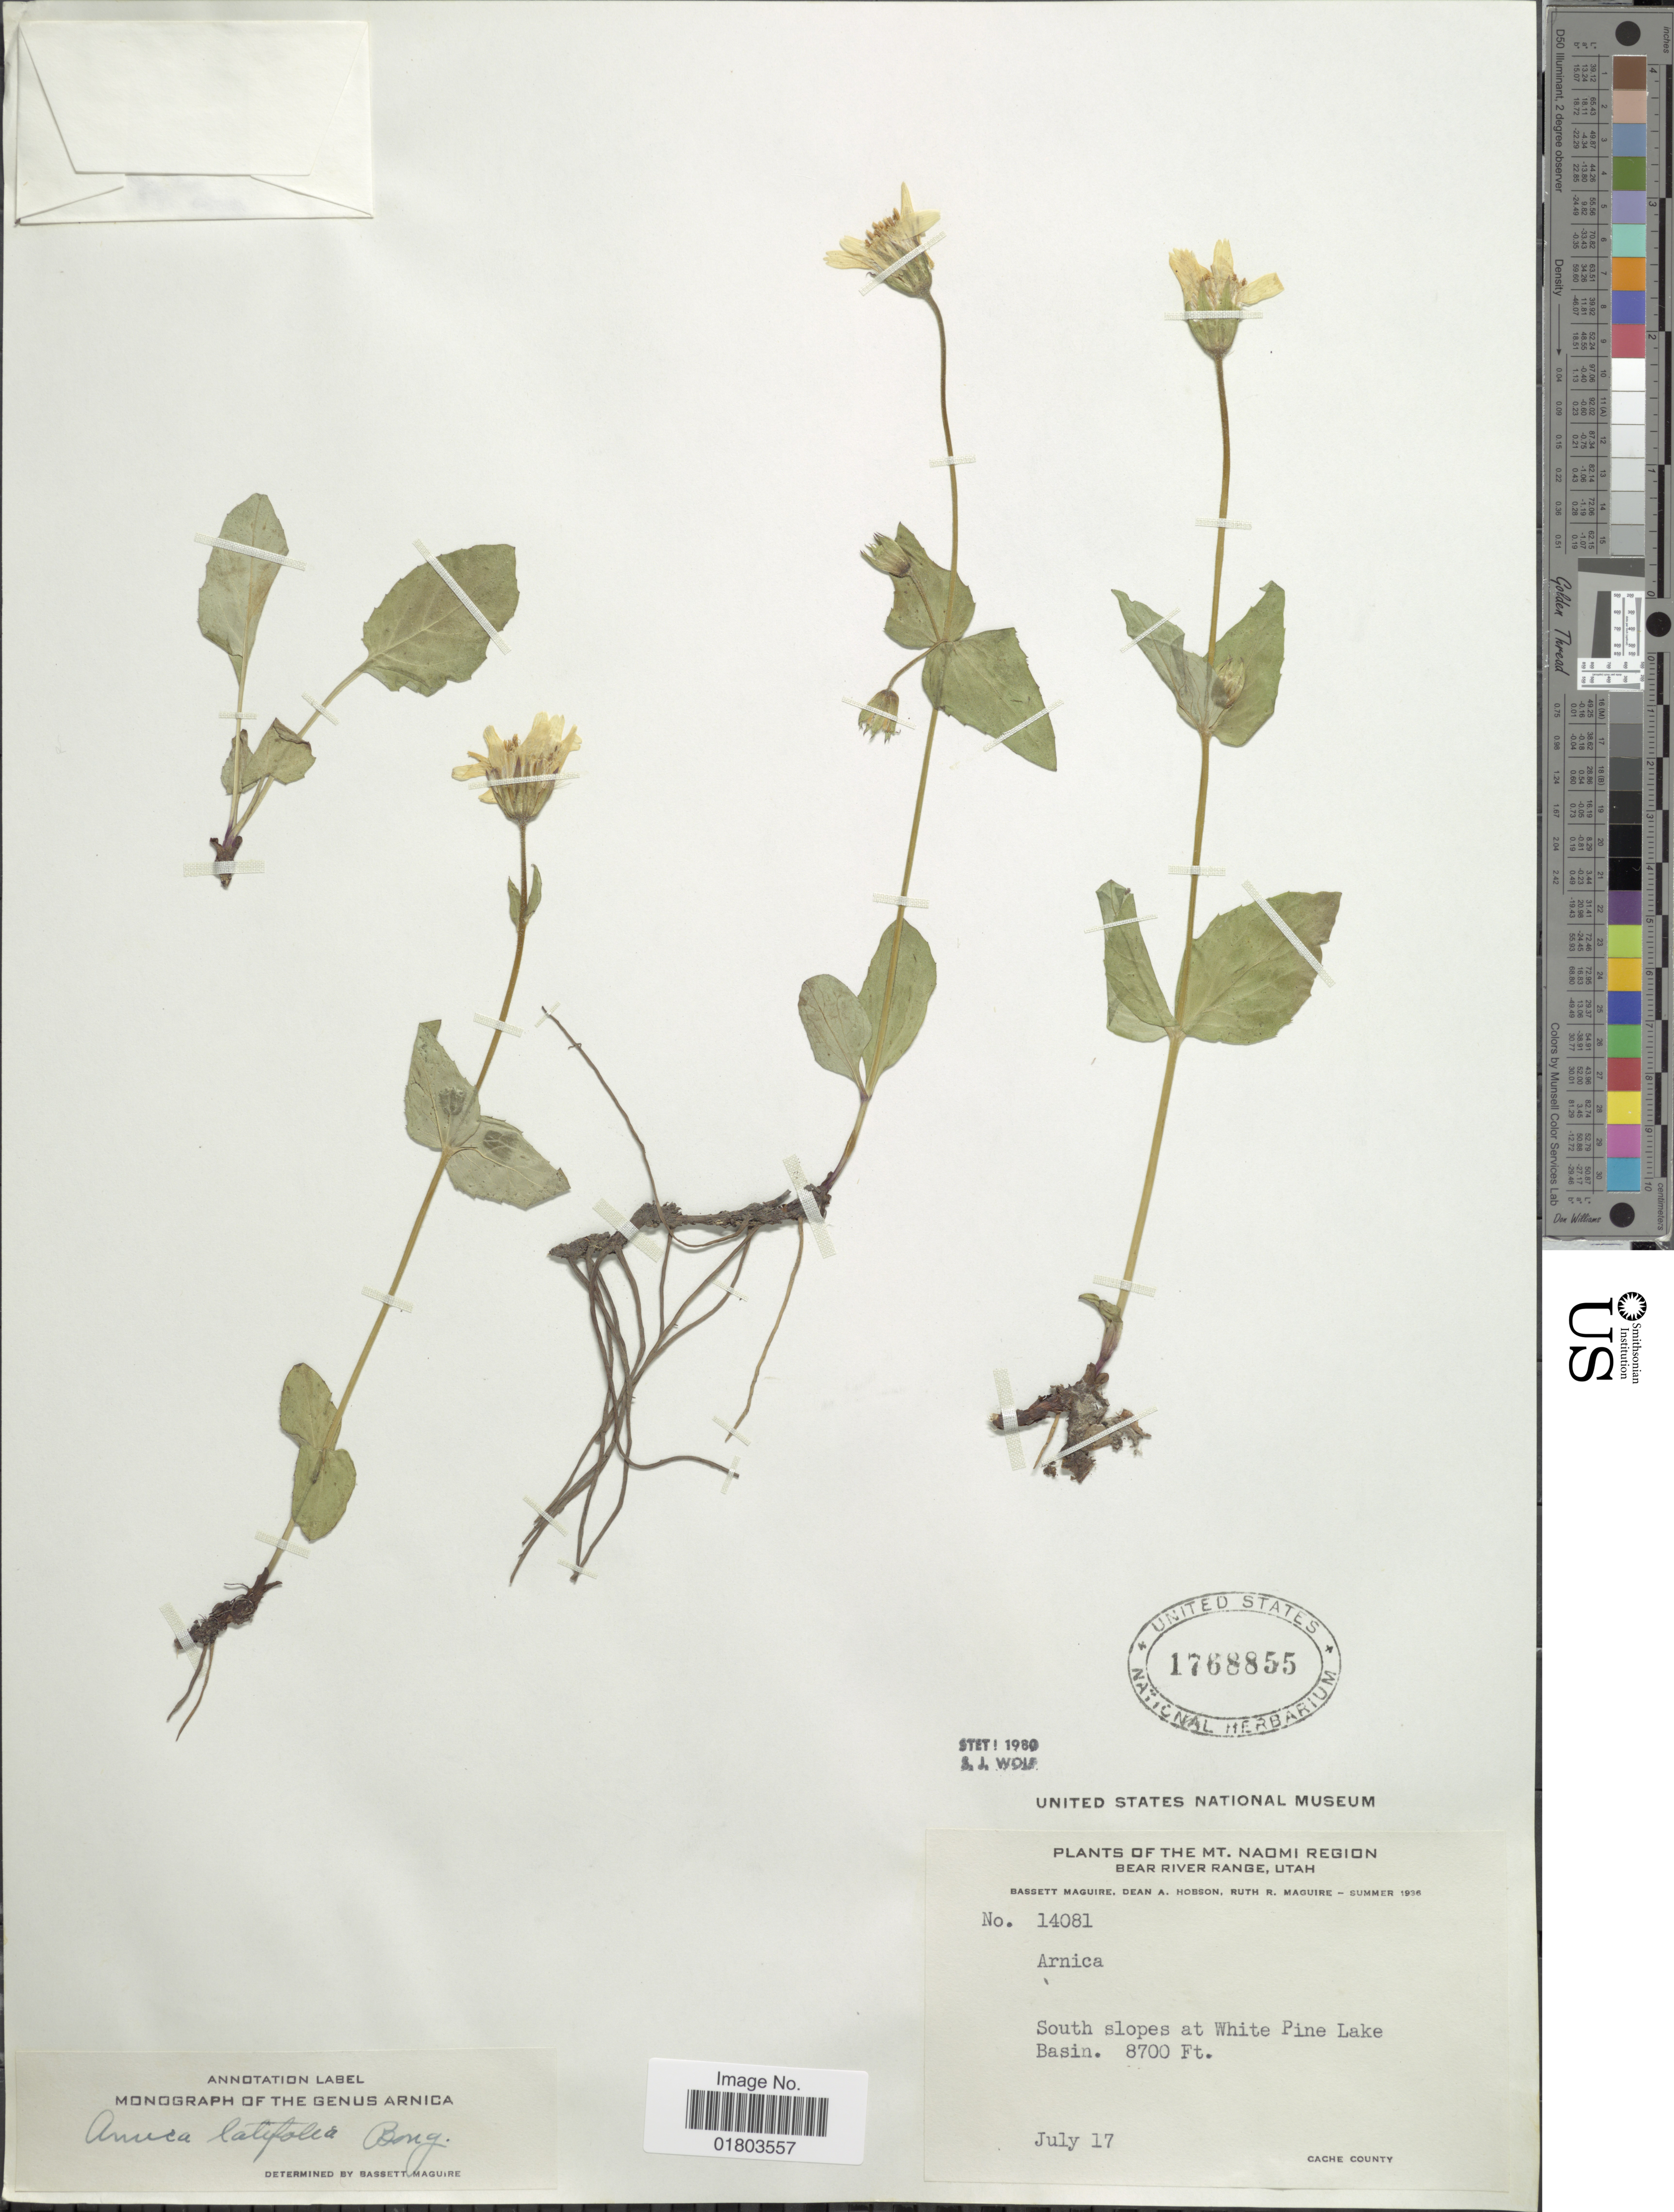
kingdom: Plantae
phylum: Tracheophyta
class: Magnoliopsida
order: Asterales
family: Asteraceae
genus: Arnica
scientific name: Arnica latifolia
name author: Bong.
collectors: B. Maguire, D. Hobson & R. R. Maguire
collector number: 14081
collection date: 1936-07-17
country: United States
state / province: Utah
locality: Mt Naomi Region, Bear River Range, South slopes at White Pine Lake basin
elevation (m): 2652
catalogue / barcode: US 1768855